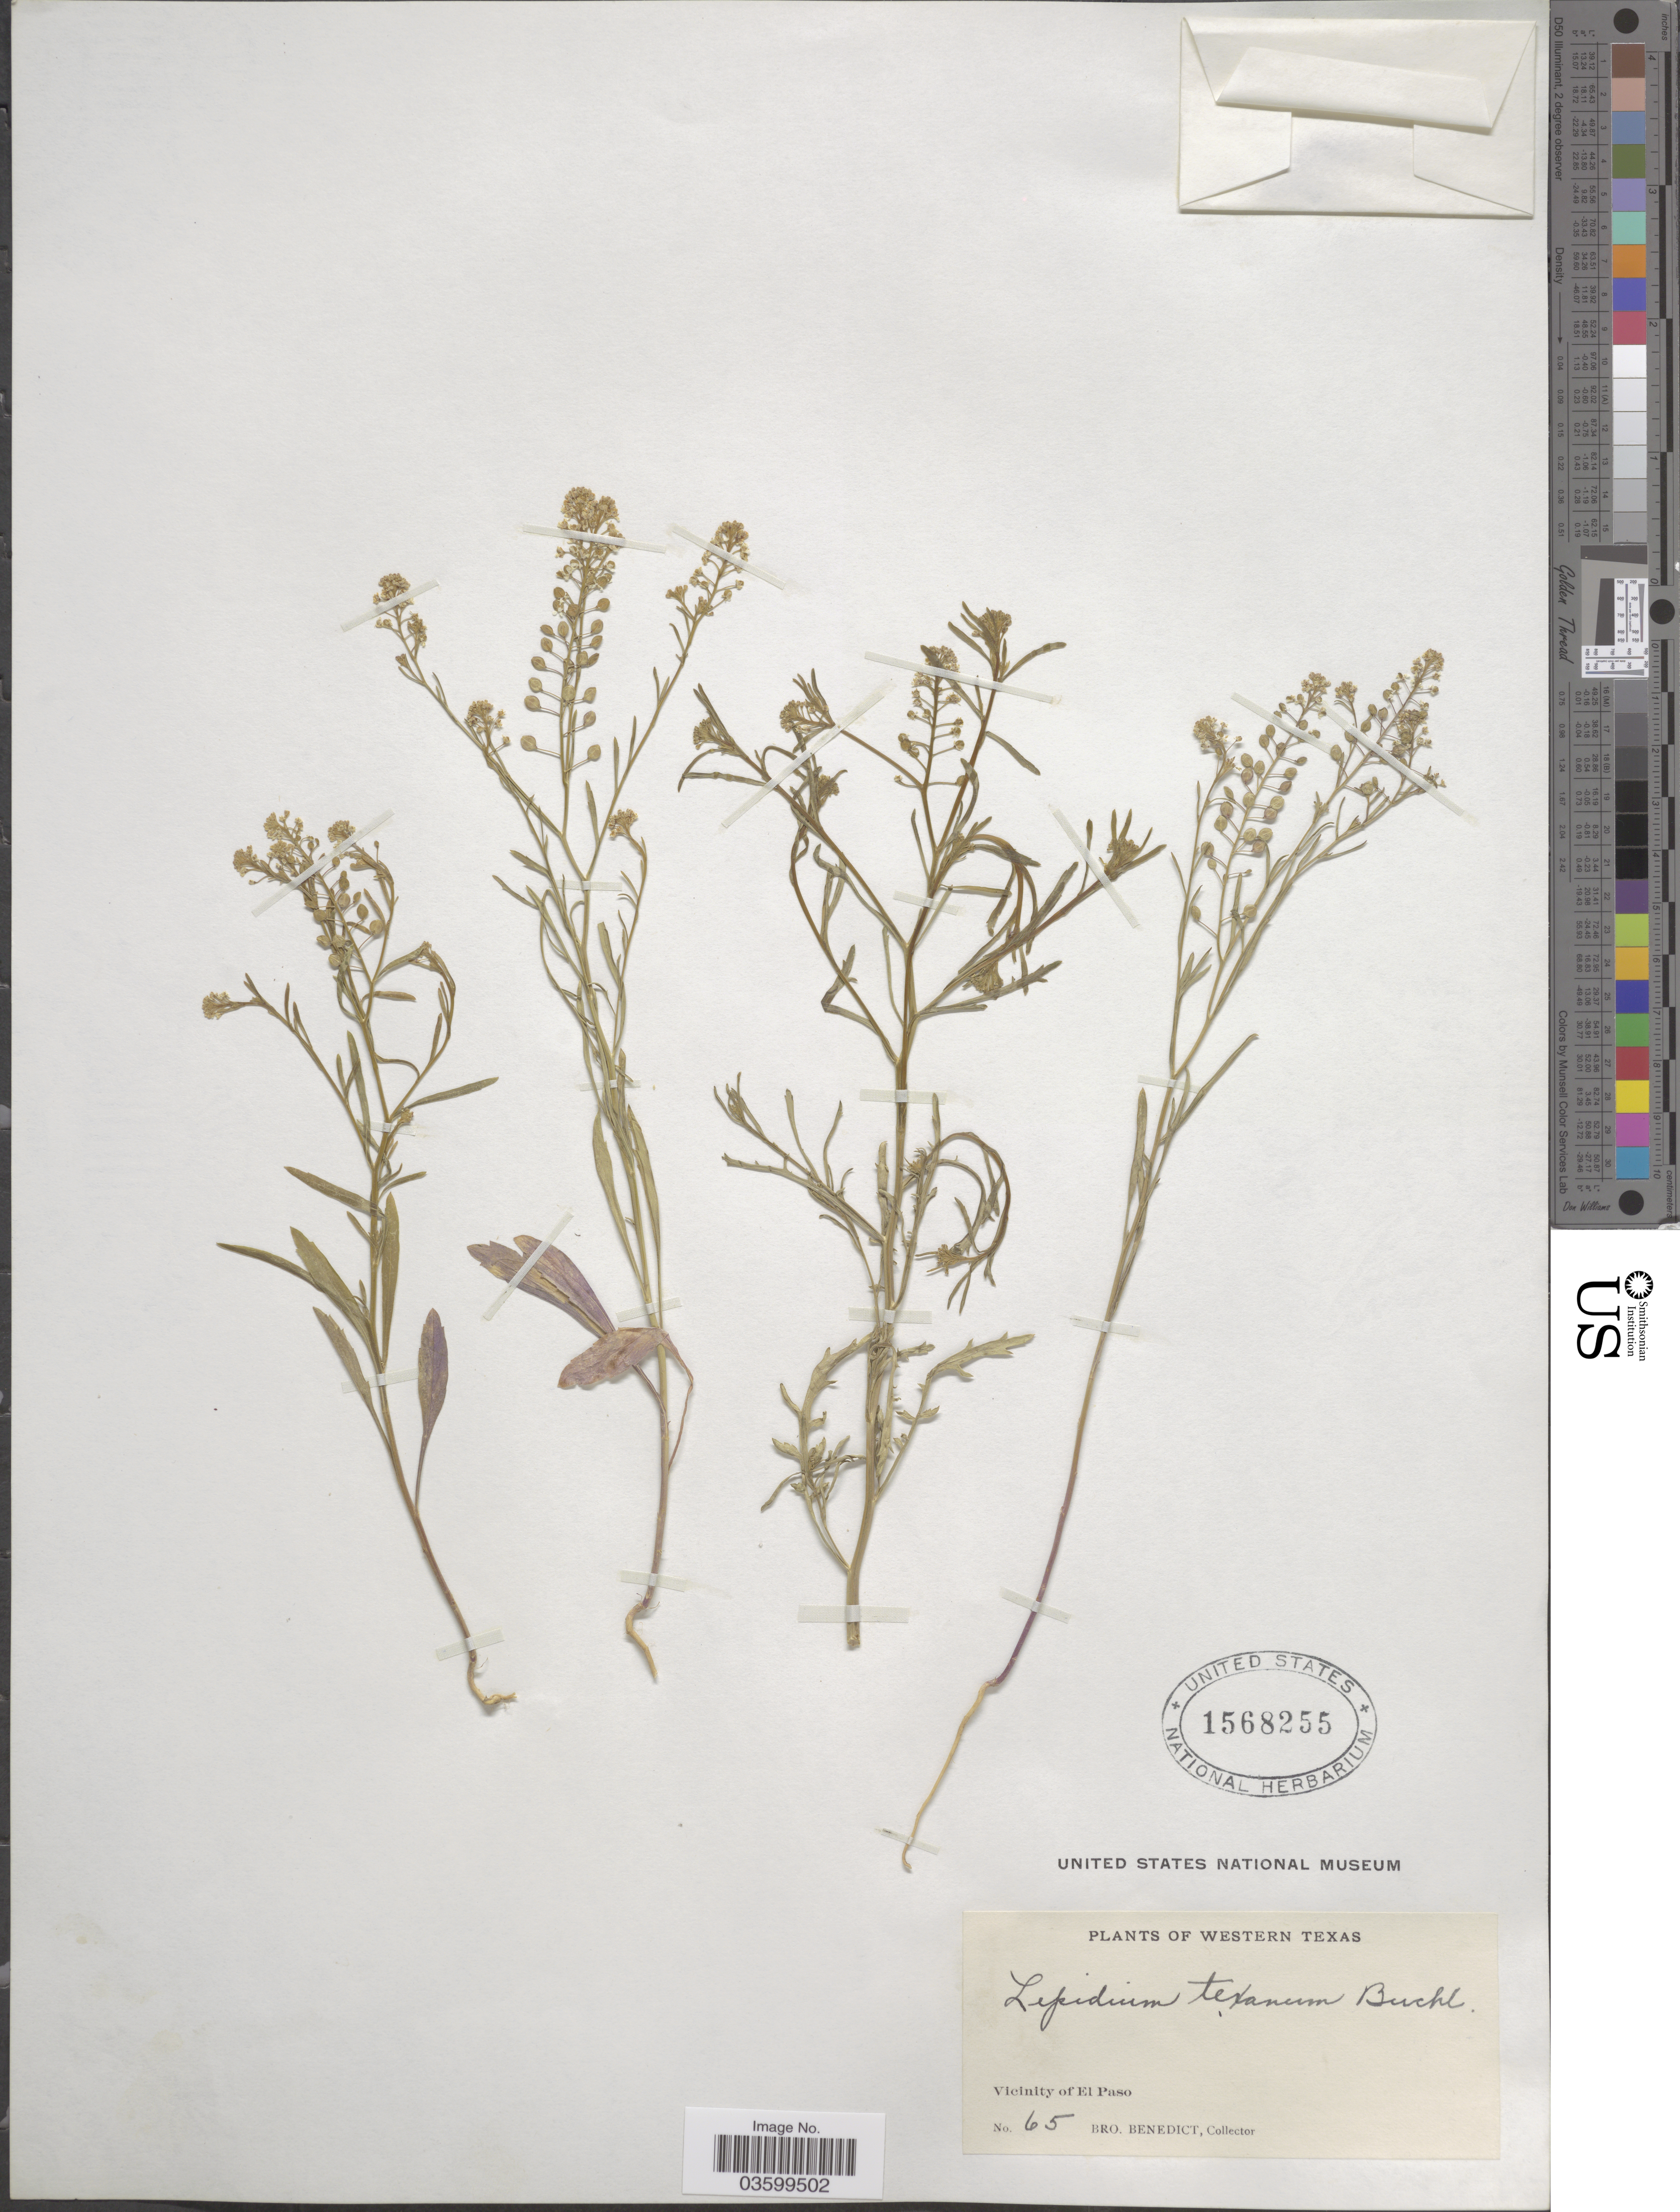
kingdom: Plantae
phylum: Tracheophyta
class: Magnoliopsida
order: Brassicales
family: Brassicaceae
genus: Lepidium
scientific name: Lepidium virginicum var. medium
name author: (Greene) C.L. Hitchc.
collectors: Bro. Benedict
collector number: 65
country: United States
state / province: Texas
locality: Western Texas. Vicinity of El Paso.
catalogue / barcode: US 1568255